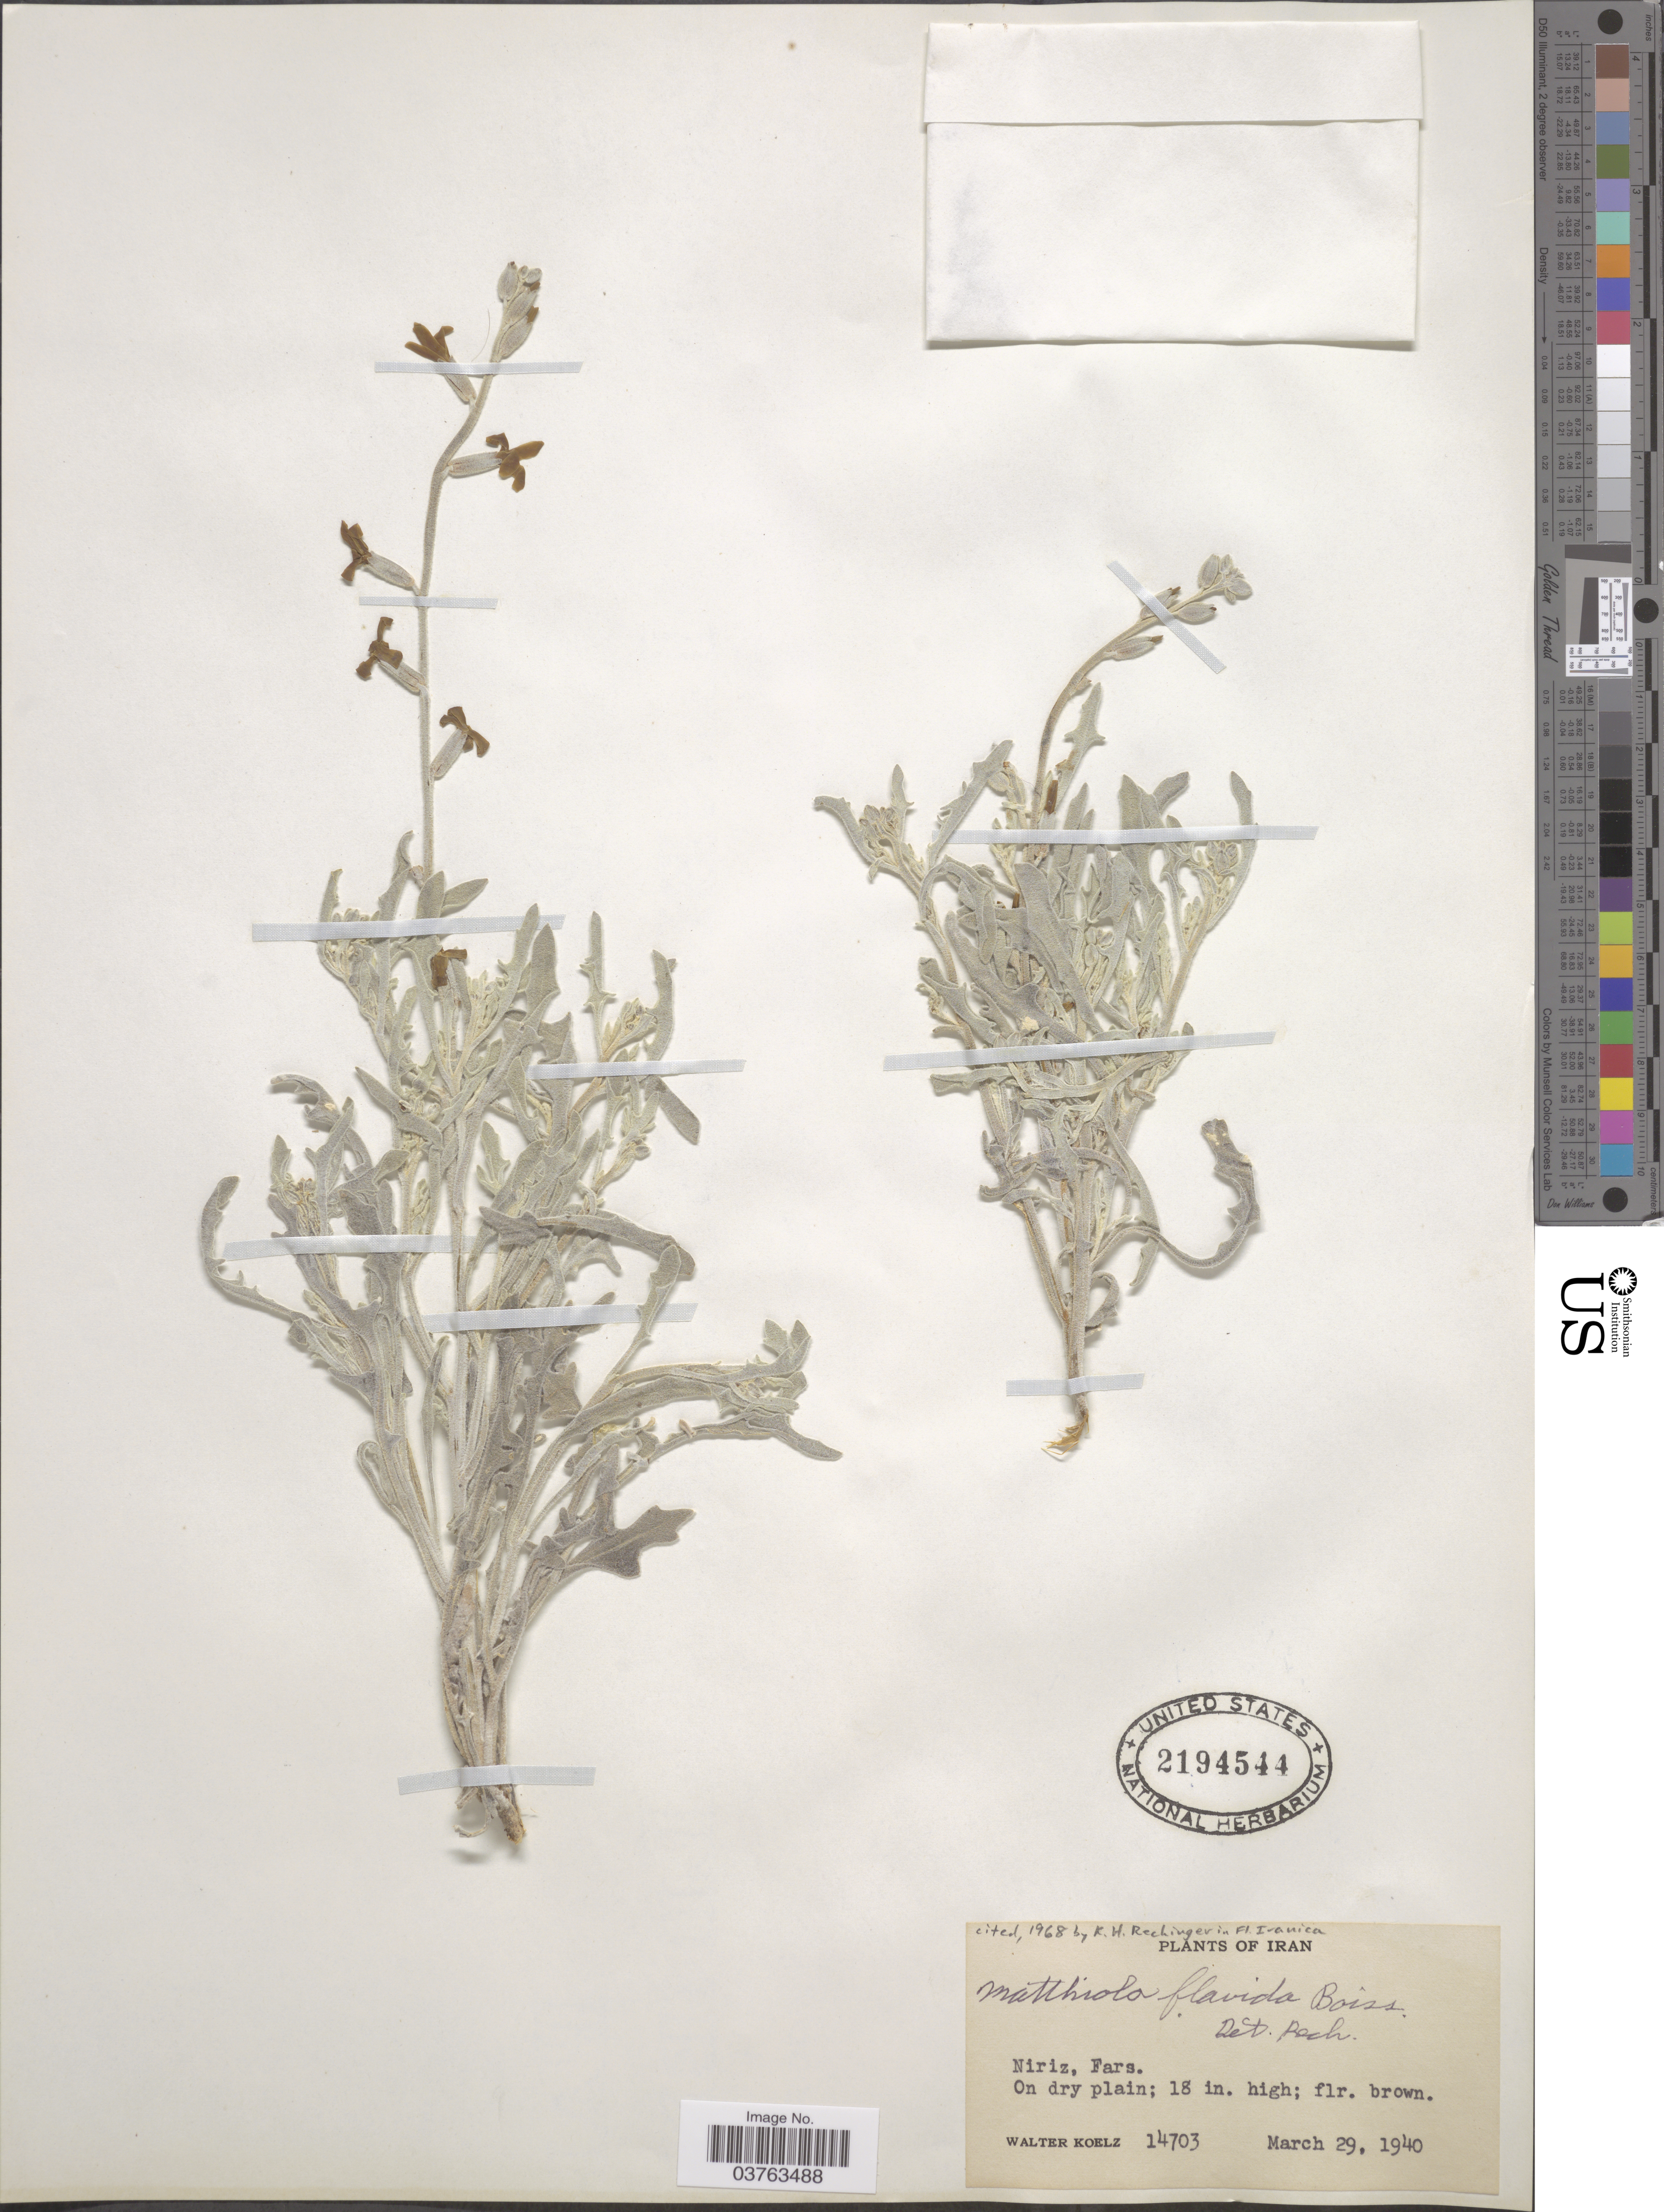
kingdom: Plantae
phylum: Tracheophyta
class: Magnoliopsida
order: Brassicales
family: Brassicaceae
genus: Matthiola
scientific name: Matthiola flavida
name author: Boiss.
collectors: W. N. Koelz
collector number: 14703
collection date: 1940-03-29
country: Iran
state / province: Fars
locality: Niriz, Fars.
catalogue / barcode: US 2194544